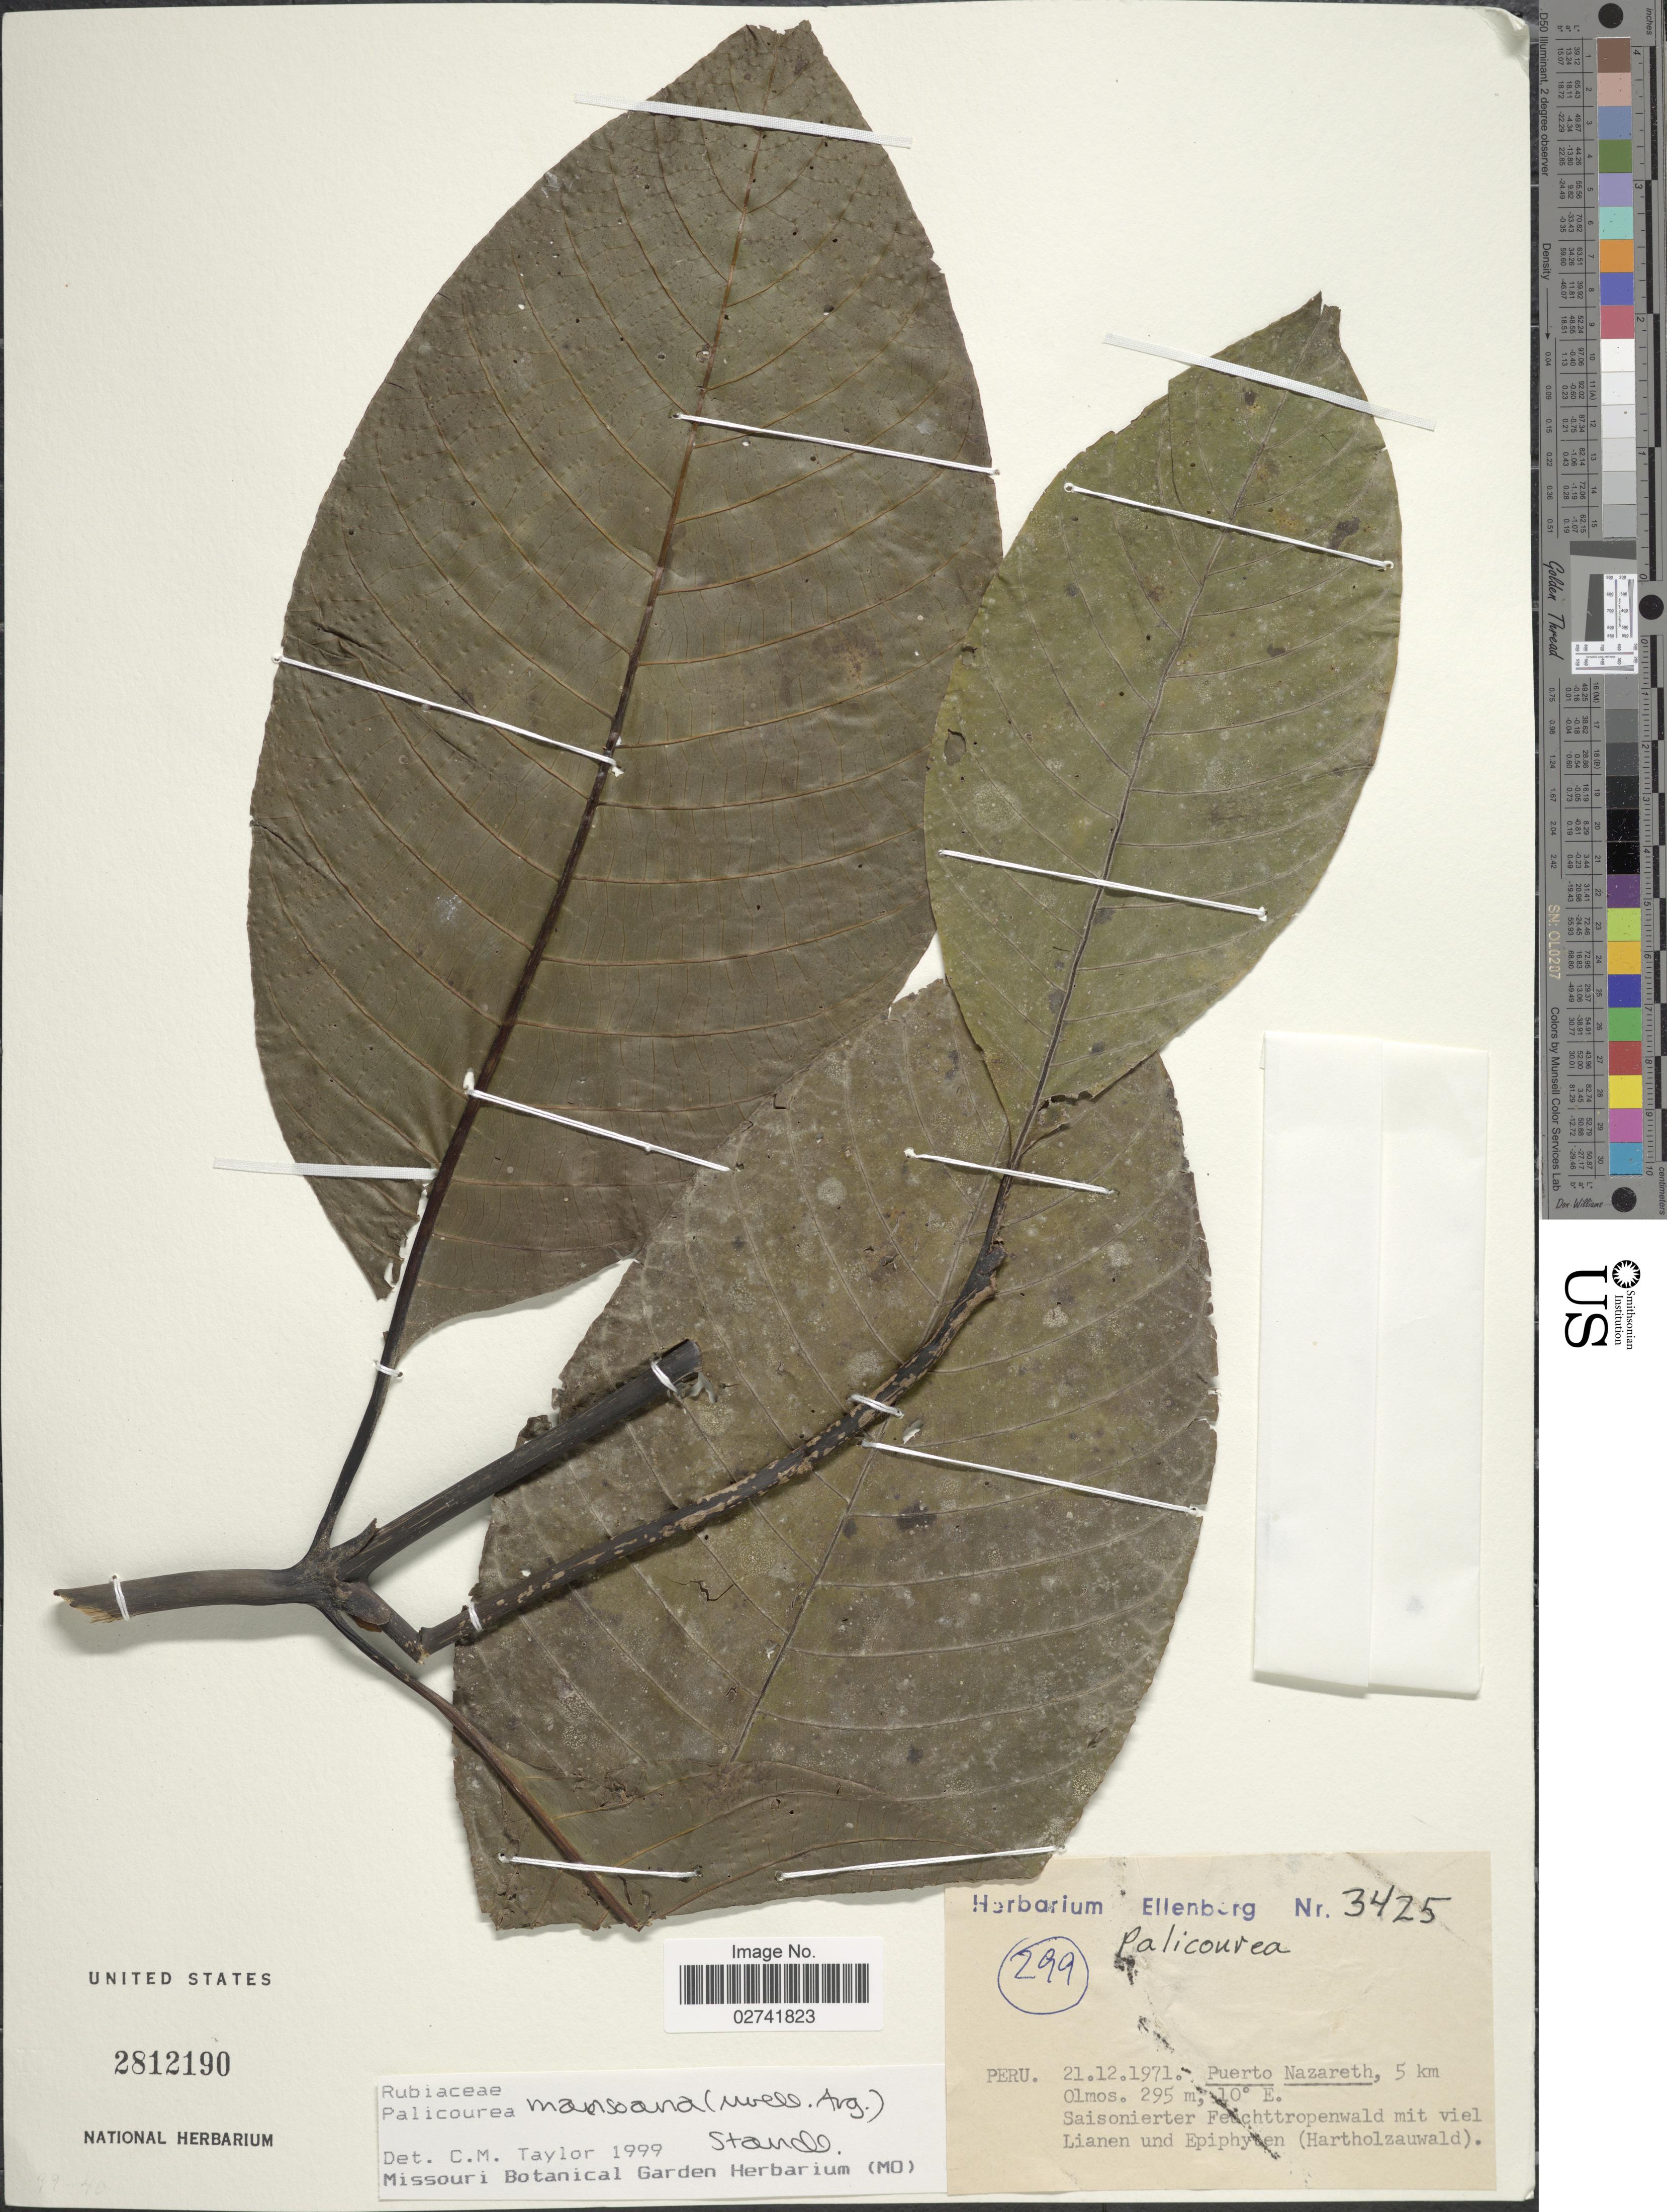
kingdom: Plantae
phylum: Tracheophyta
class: Magnoliopsida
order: Gentianales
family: Rubiaceae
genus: Palicourea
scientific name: Palicourea mansoana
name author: (Müll. Arg.) Standl.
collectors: Ex herb. Ellenberg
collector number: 3425/299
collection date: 1971-12-21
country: Peru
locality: Puerto Nazareth, 5 km Olmos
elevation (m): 295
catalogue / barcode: US 2812190